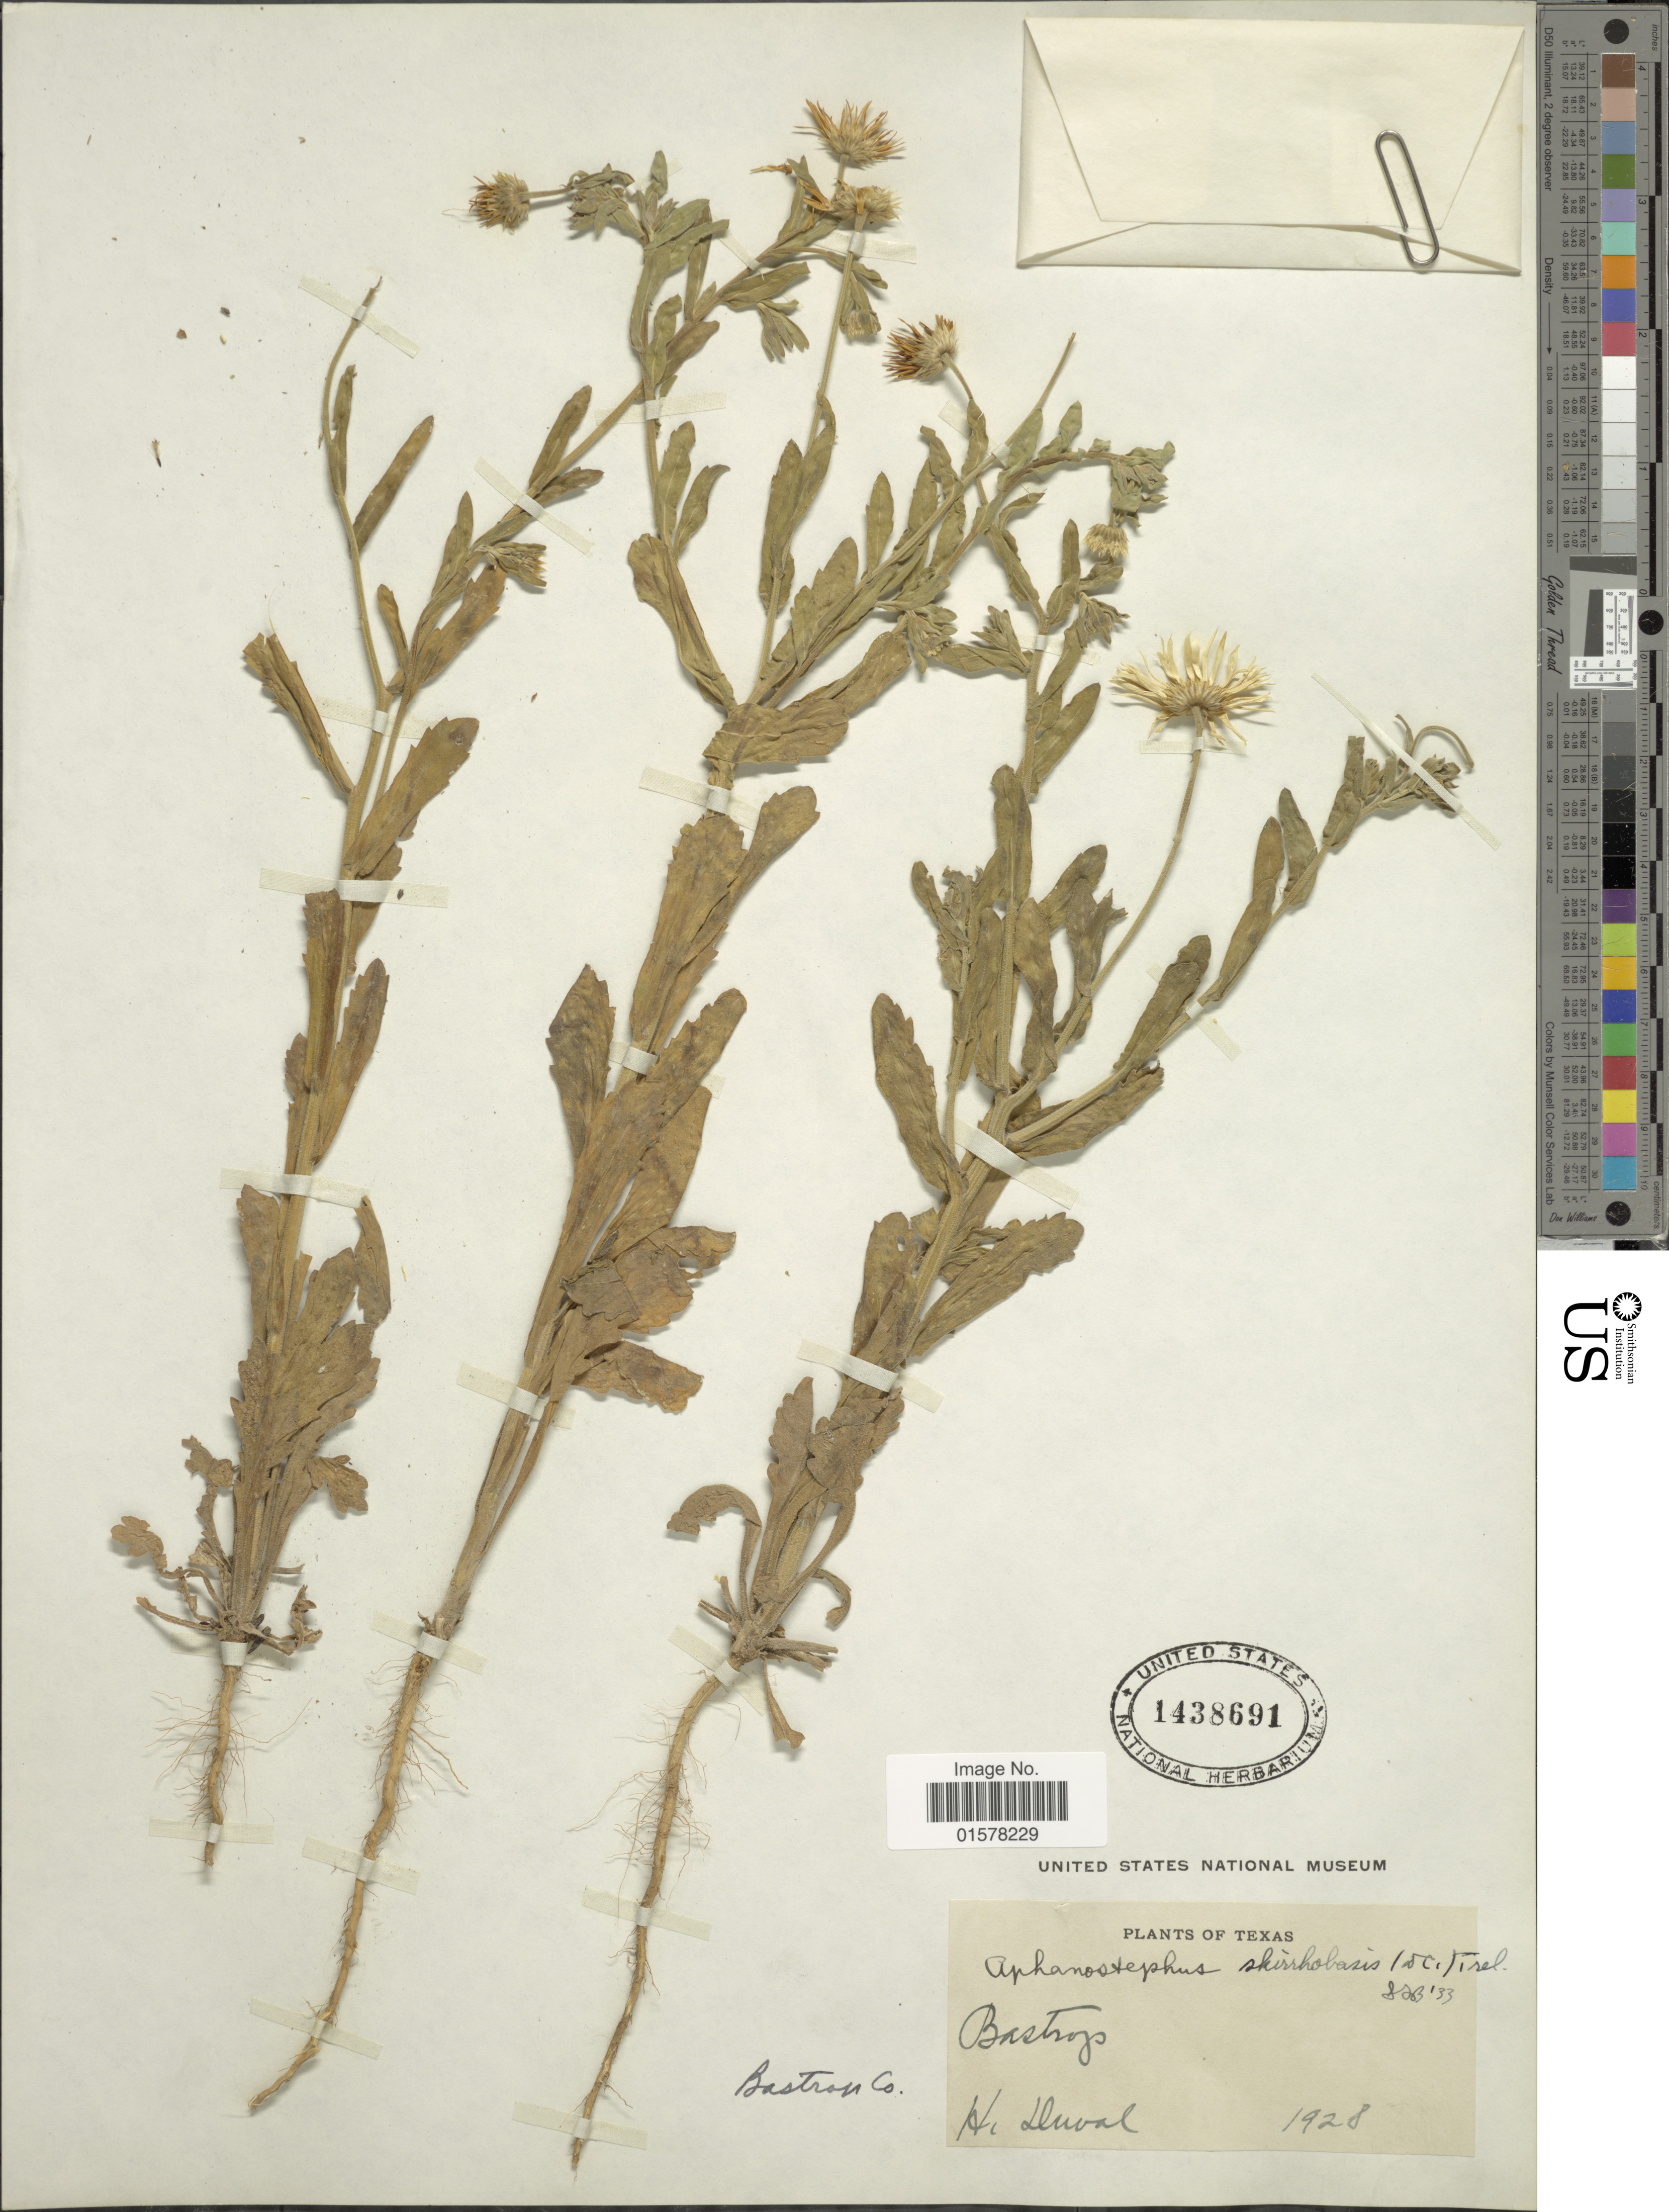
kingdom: Plantae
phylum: Tracheophyta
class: Magnoliopsida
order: Asterales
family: Asteraceae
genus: Aphanostephus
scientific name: Aphanostephus skirrhobasis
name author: (DC.) Trel. ex Coville & Branner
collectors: H. Duval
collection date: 1928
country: United States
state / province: Texas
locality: Bastrop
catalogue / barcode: US 1438691